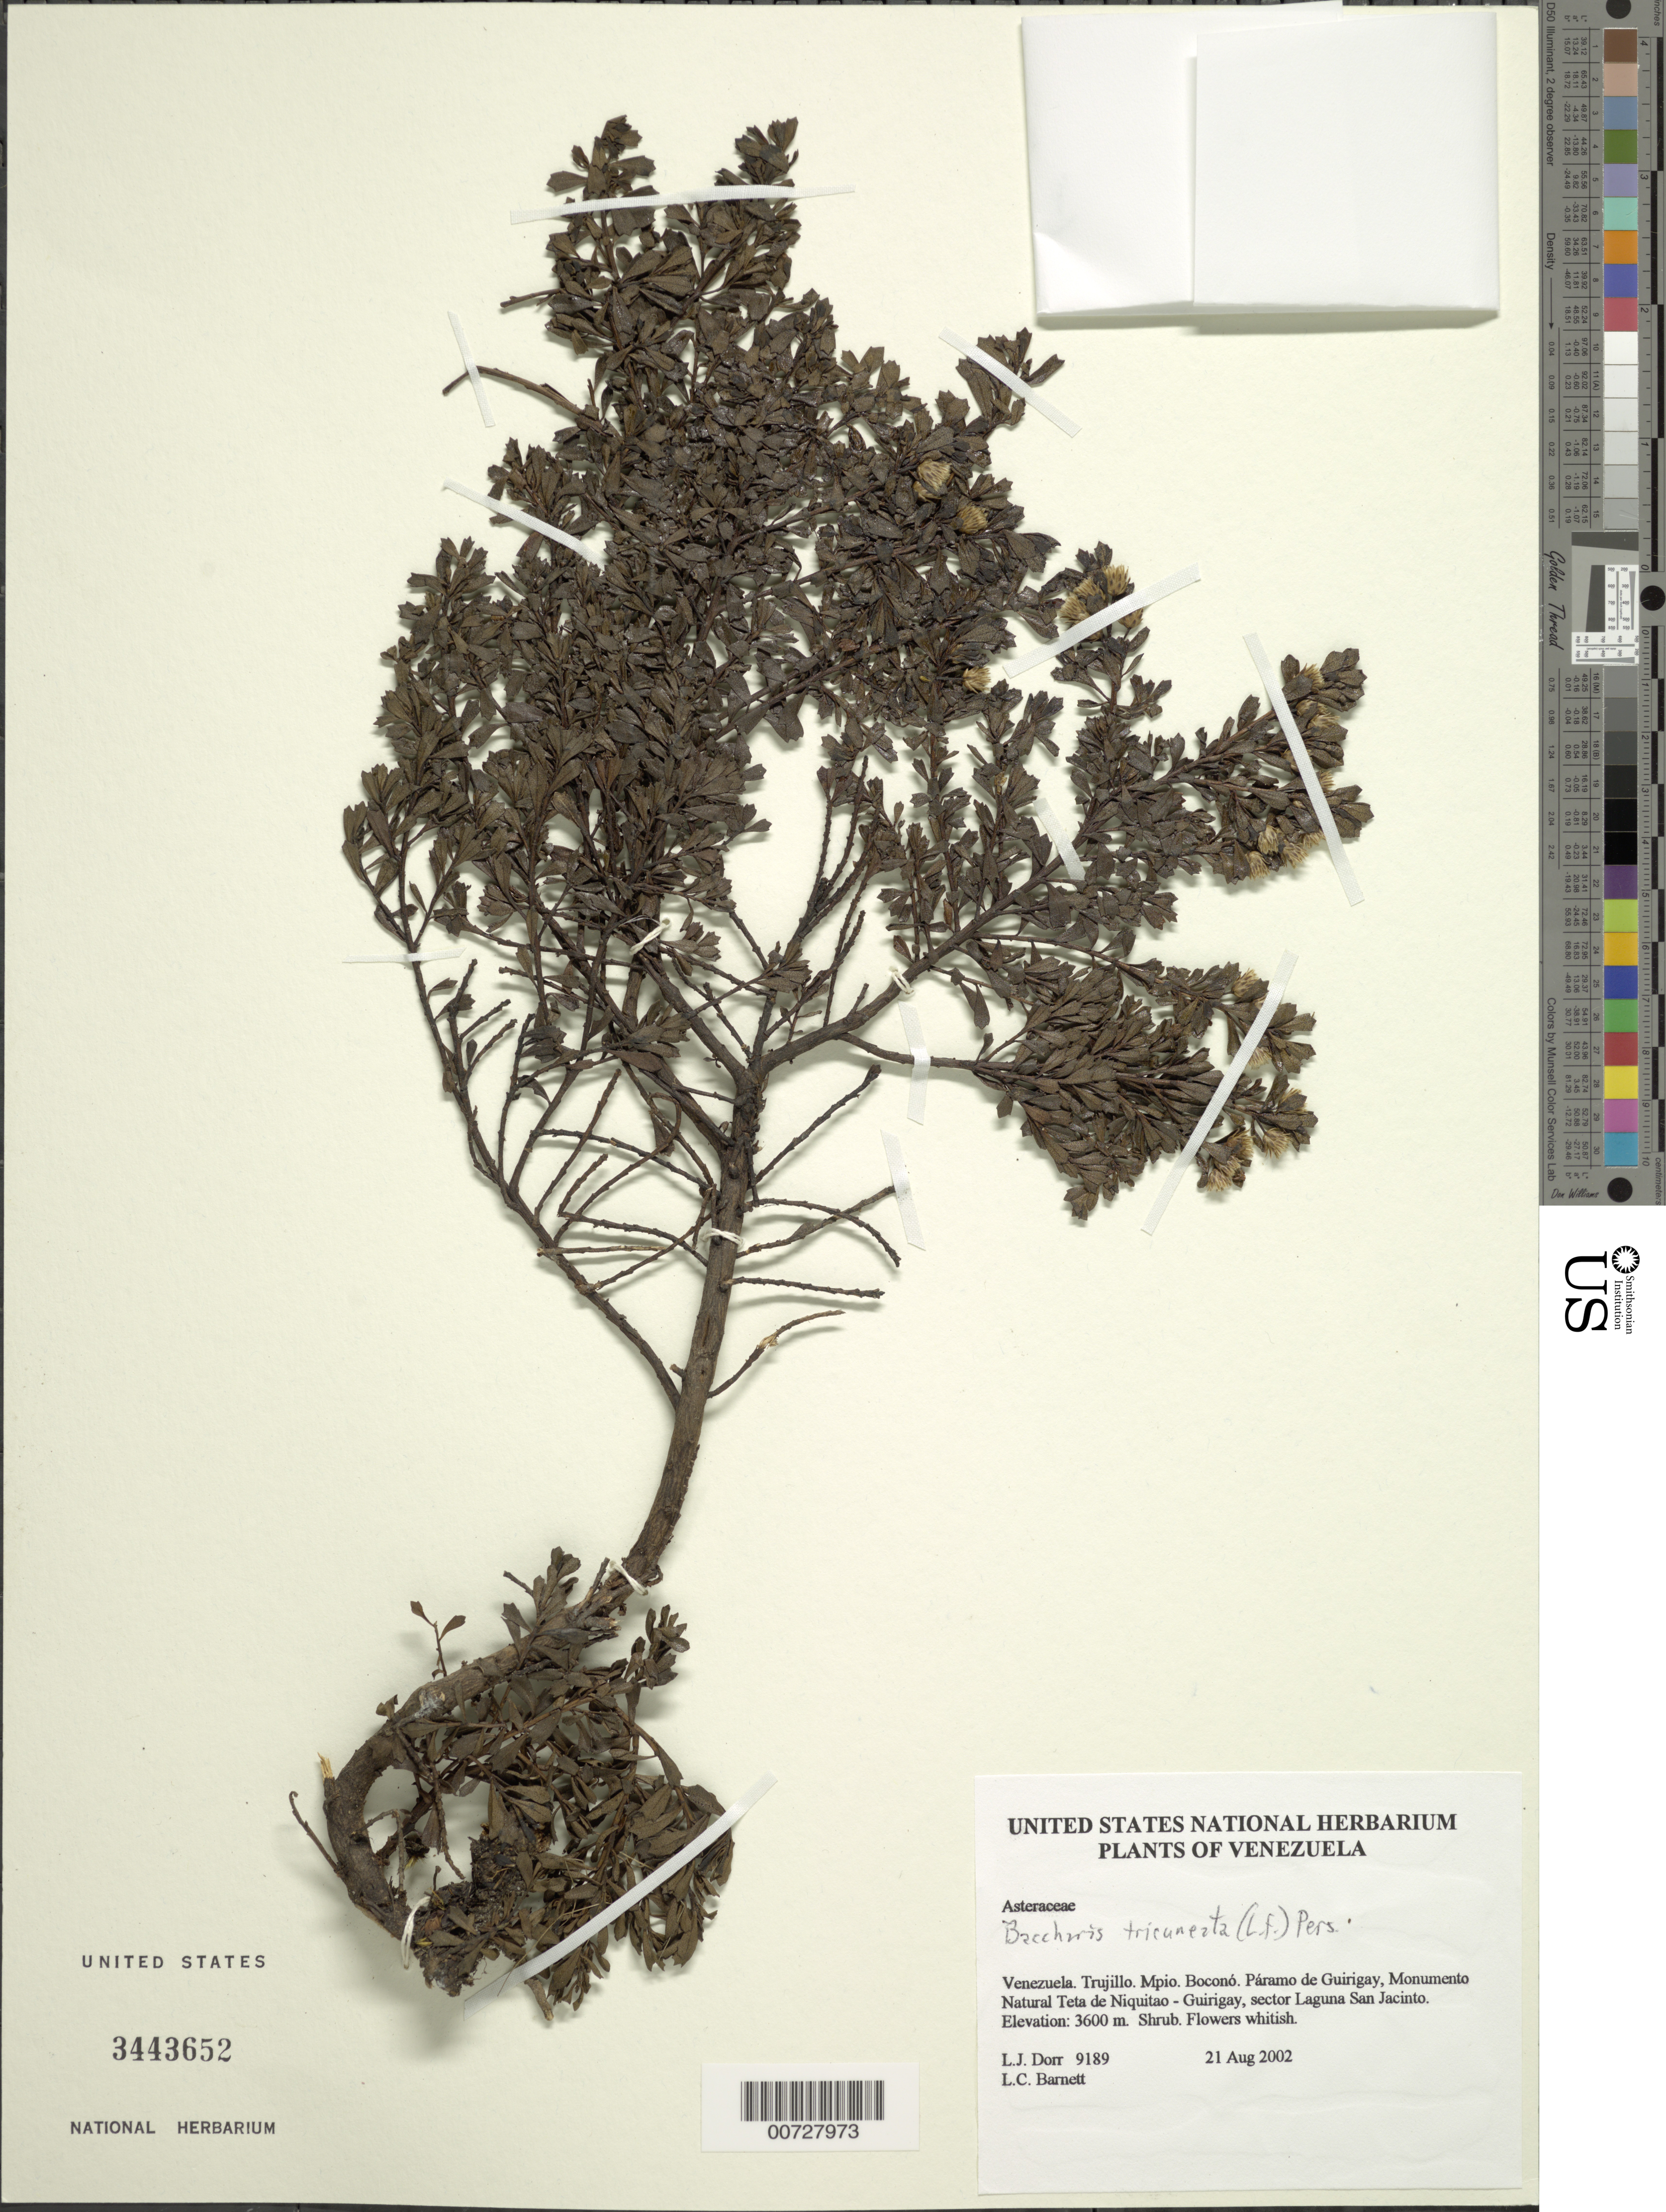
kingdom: Plantae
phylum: Tracheophyta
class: Magnoliopsida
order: Asterales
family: Asteraceae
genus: Baccharis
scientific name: Baccharis tricuneata f. procumbens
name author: Cuatrec.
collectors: L. J. Dorr & L. C. Barnett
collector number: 9189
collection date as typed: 21 Aug 2002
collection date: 2002-08-21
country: Venezuela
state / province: Trujillo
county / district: Boconó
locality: Páramo de Guirigay, Monumento Natural Teta de Niquitao - Guirigay, sector Laguna San Jacinto.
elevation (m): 3600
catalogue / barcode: US 3443652